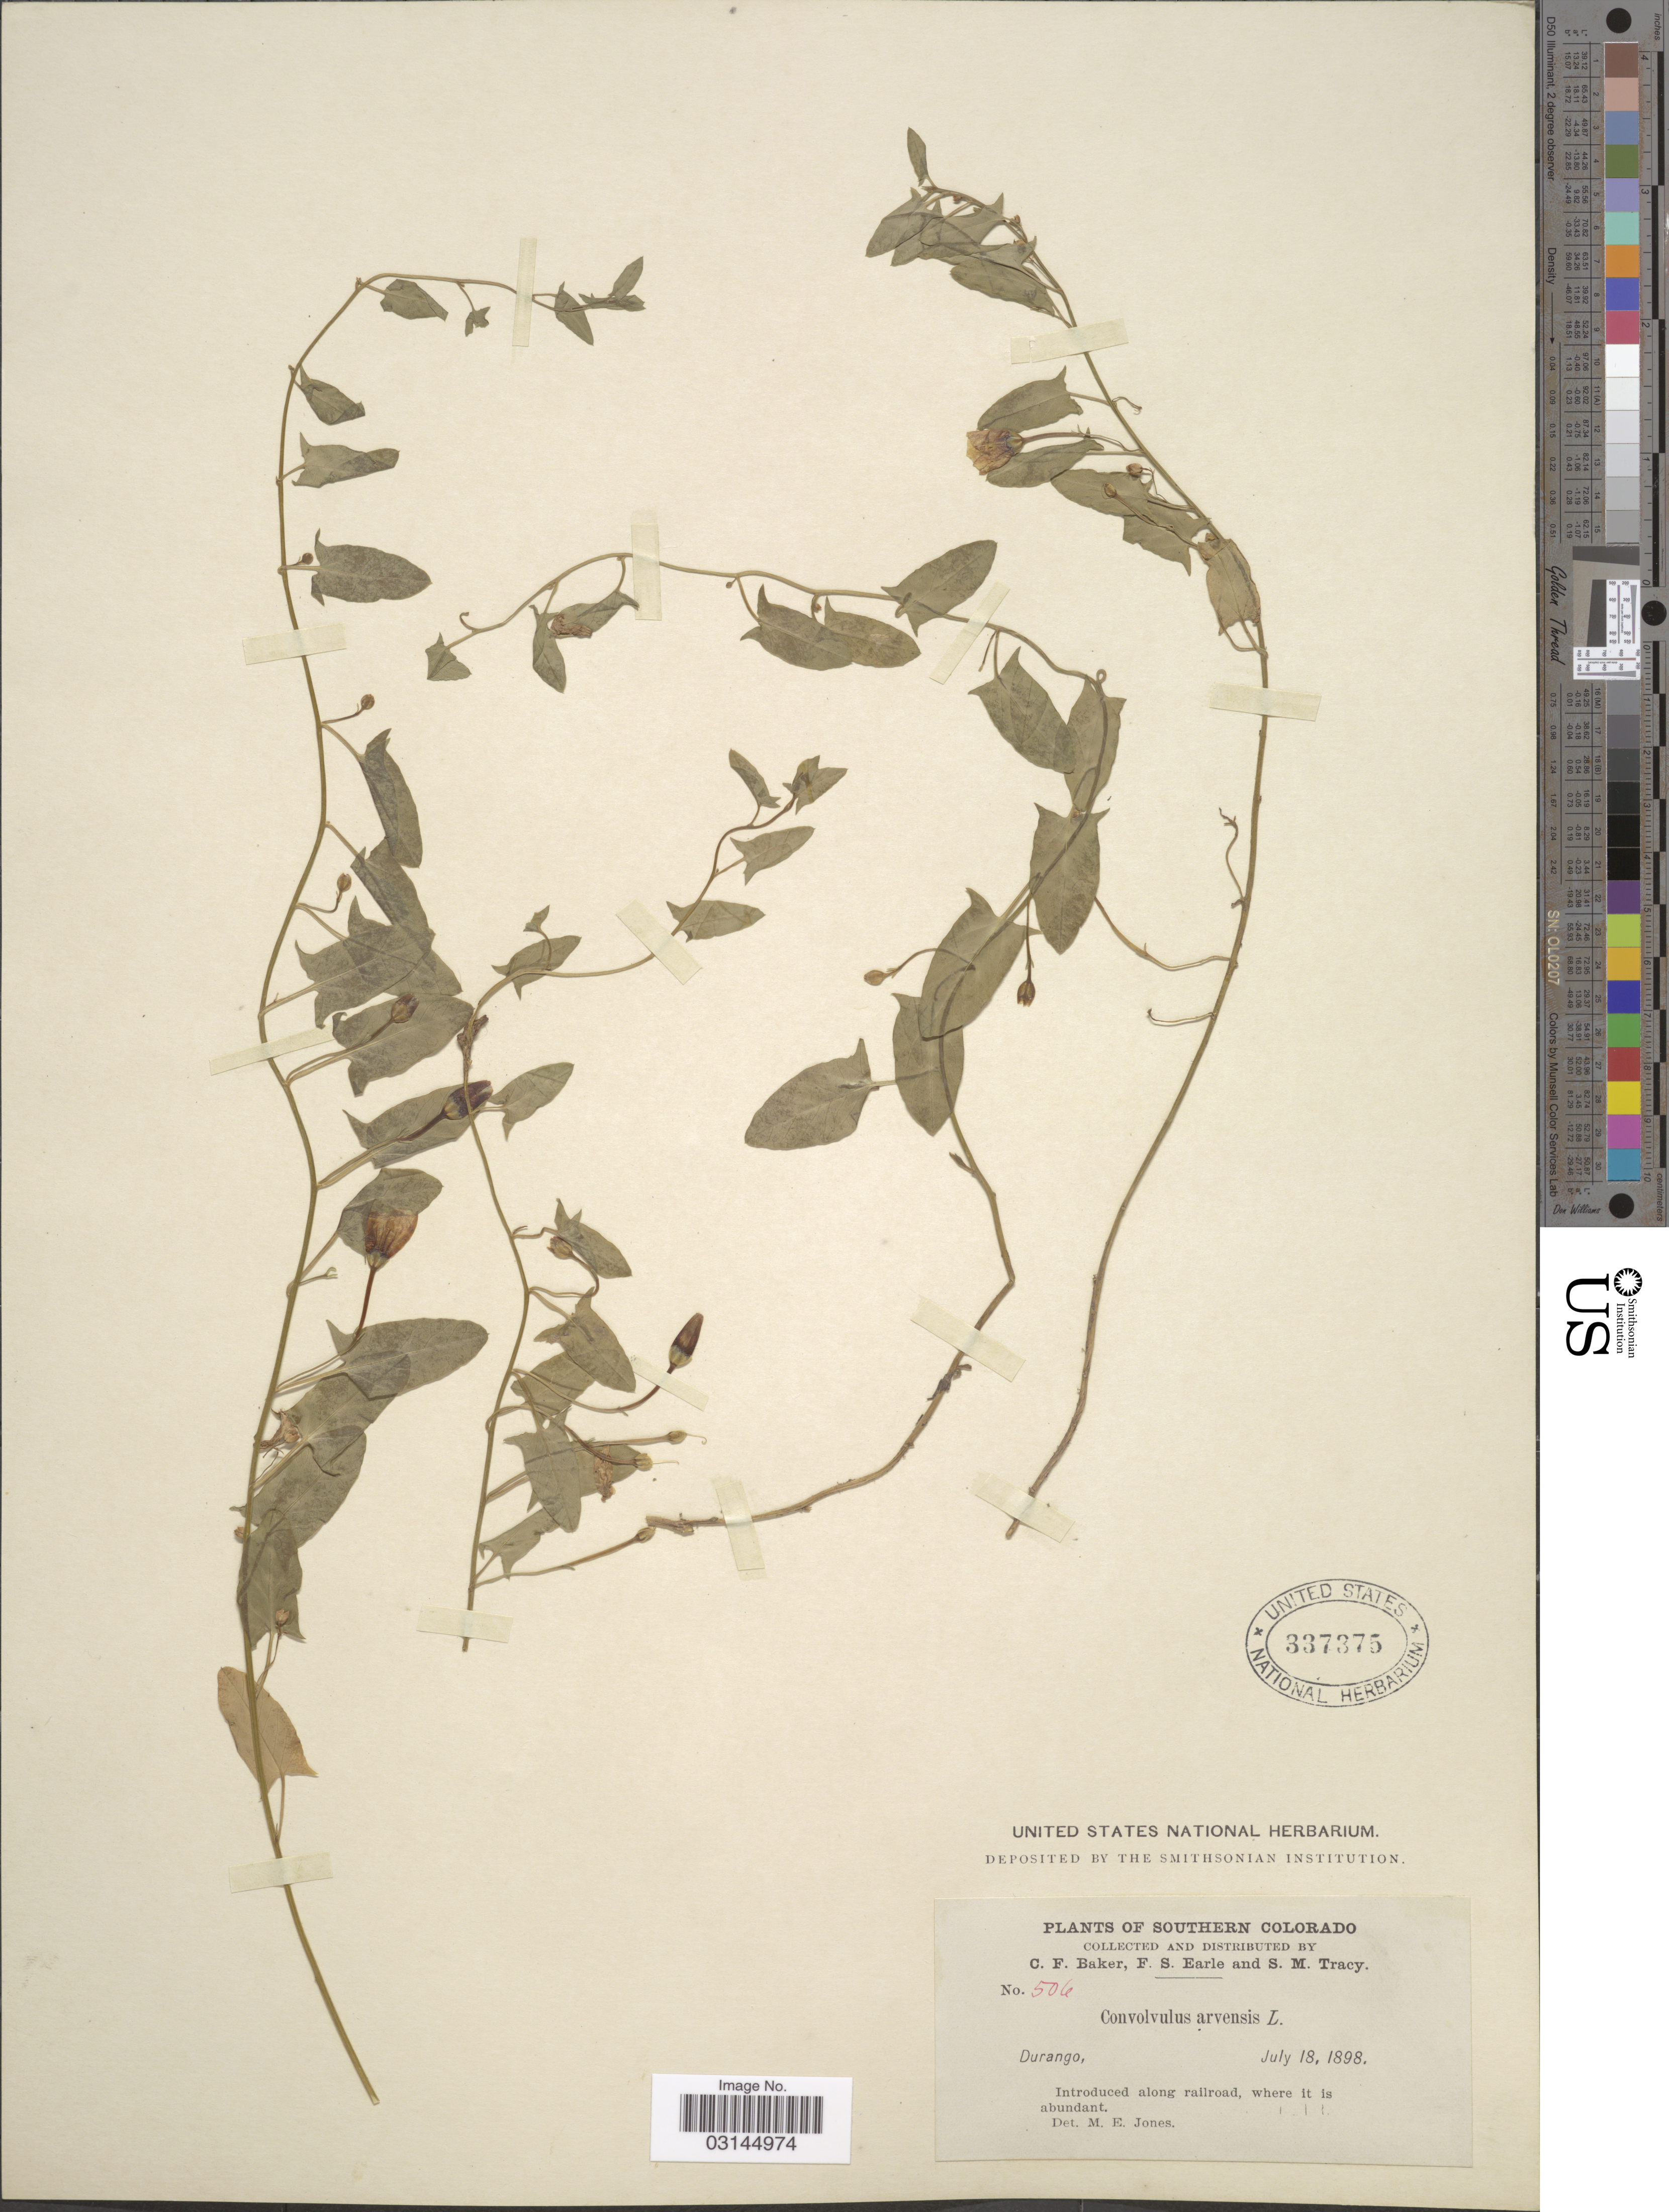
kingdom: Plantae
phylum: Tracheophyta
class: Magnoliopsida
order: Solanales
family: Convolvulaceae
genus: Convolvulus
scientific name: Convolvulus arvensis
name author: L.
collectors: C. F. Baker, F. S. Earle & S. M. Tracy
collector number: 506*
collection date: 1898-07-18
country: United States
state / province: Colorado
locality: Southern Colorado. Durango.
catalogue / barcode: US 337375